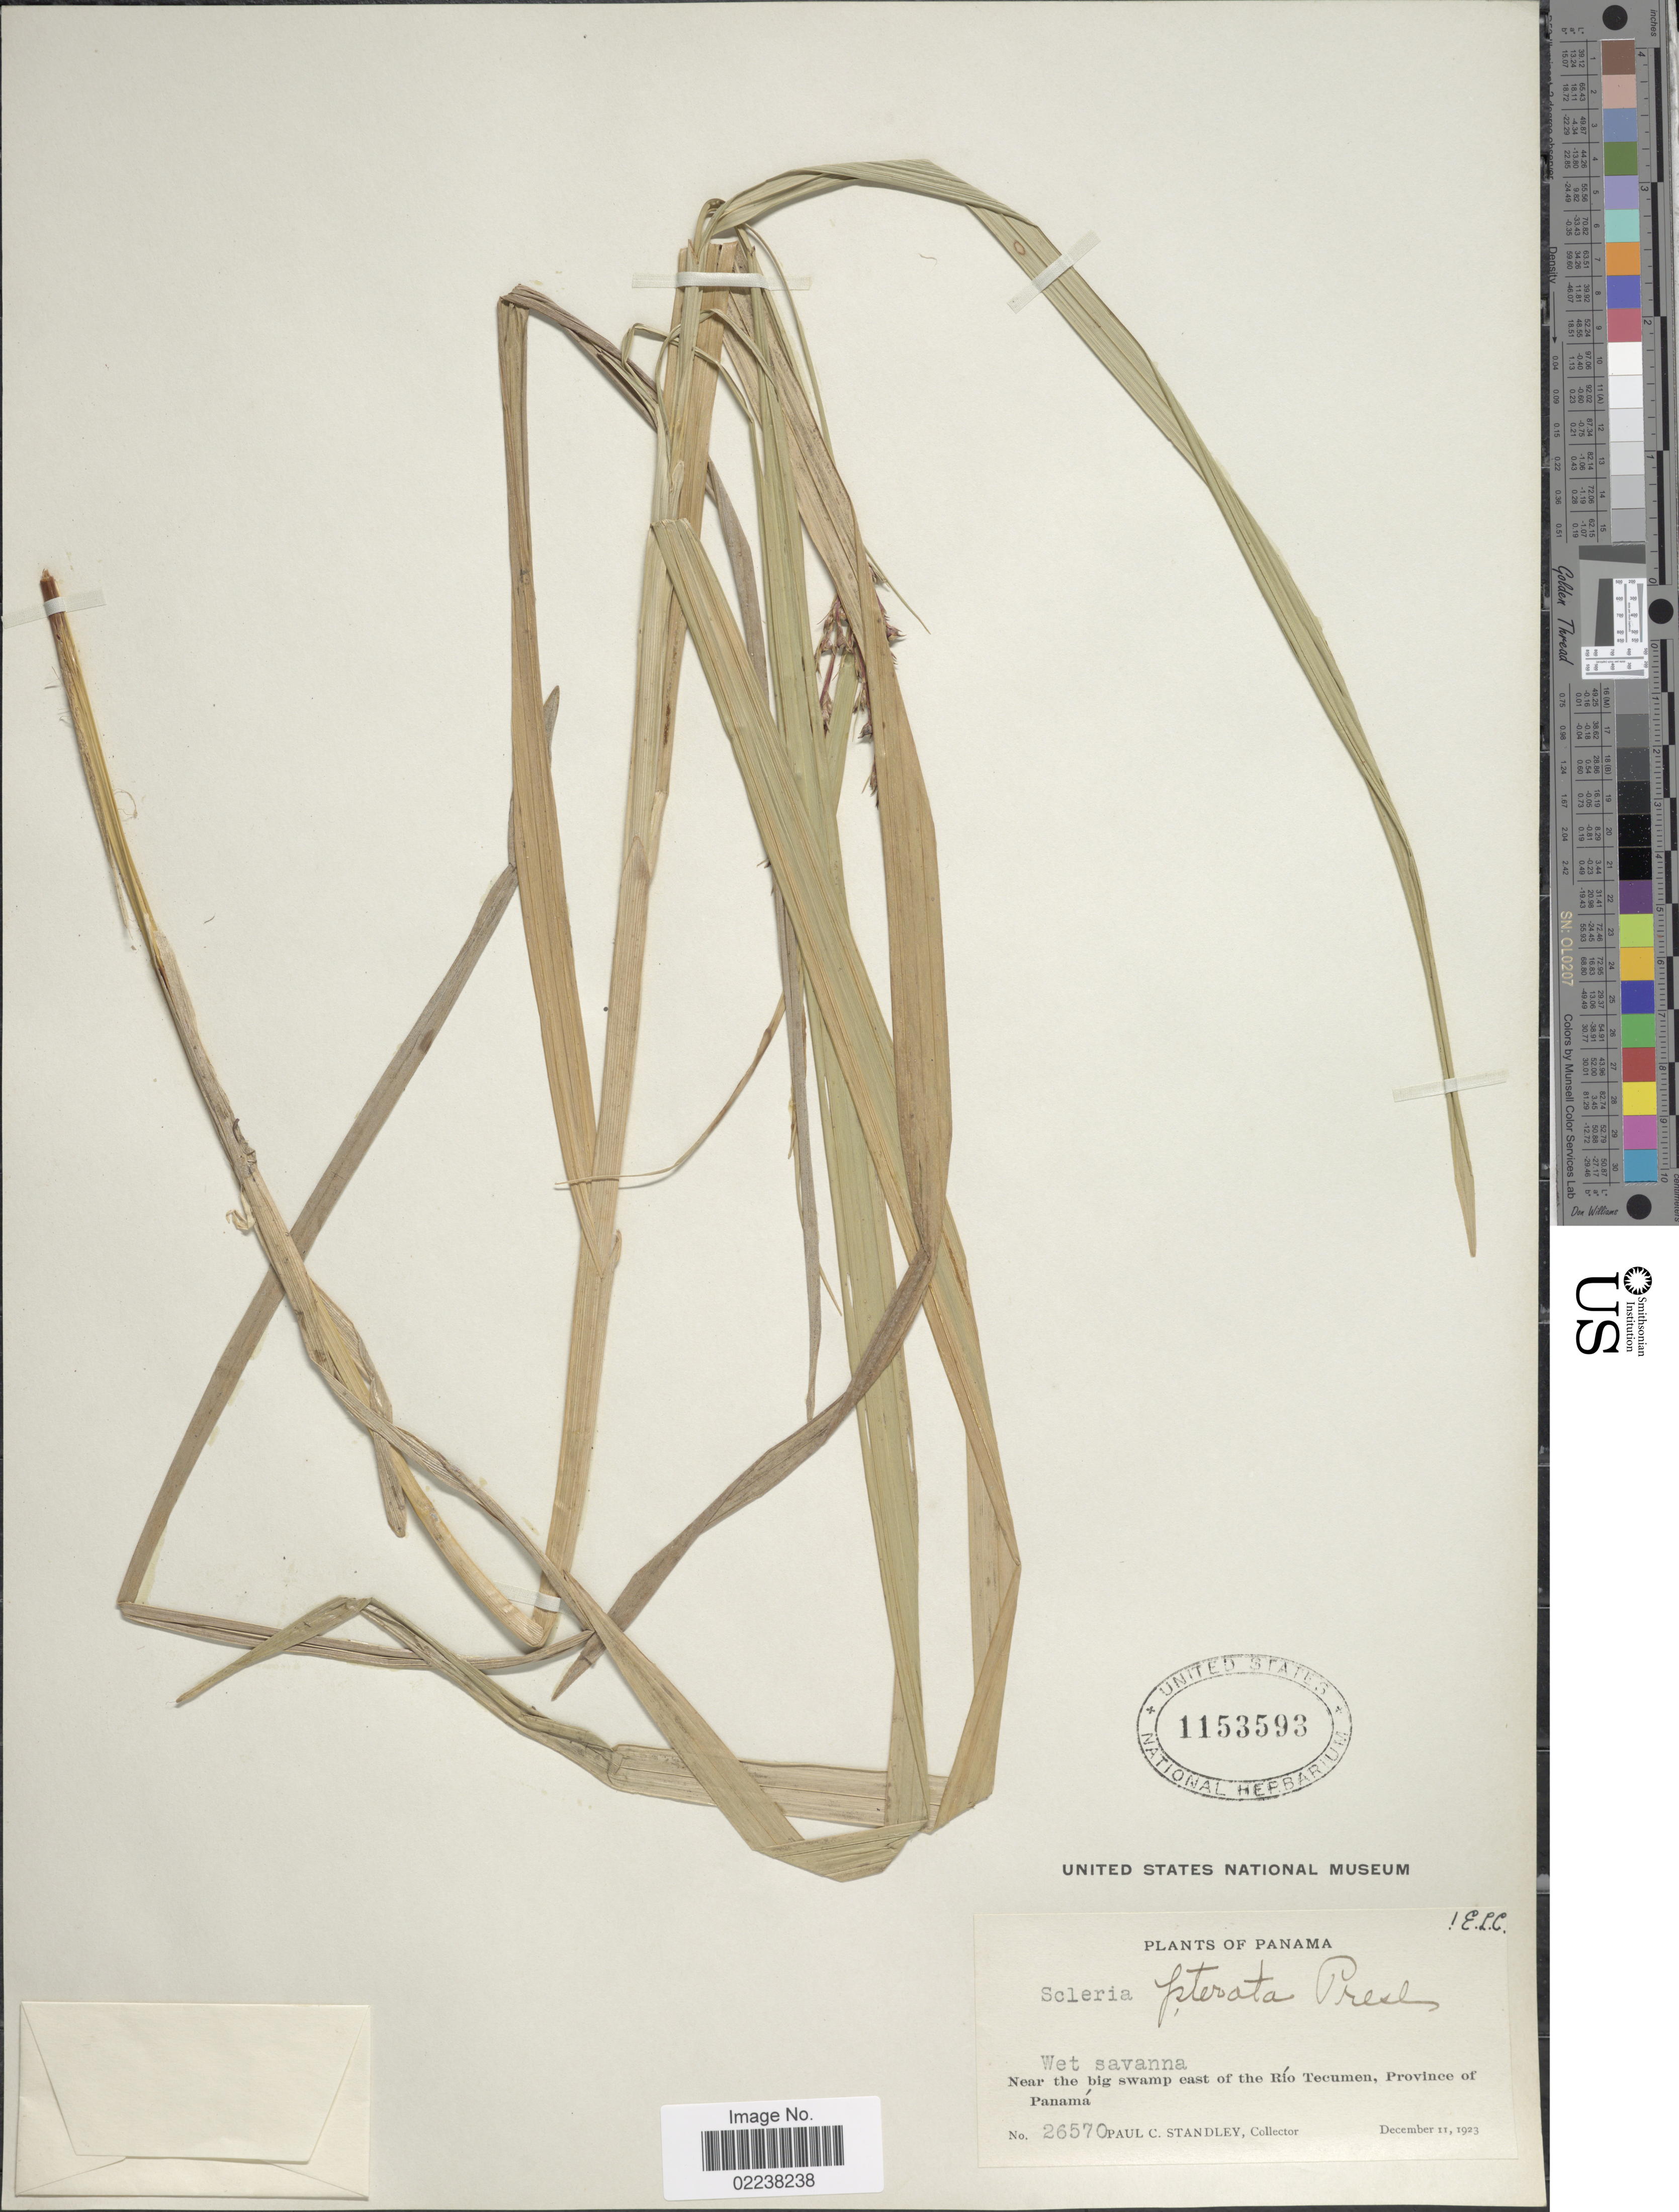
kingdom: Plantae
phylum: Tracheophyta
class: Liliopsida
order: Poales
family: Cyperaceae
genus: Scleria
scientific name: Scleria gaertneri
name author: Raddi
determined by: Strong, Mark T., (BOT), Smithsonian Institution - National Museum of Natural History (UNITED STATES)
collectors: P. C. Standley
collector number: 26570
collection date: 1923-12-11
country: Panama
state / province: Panamá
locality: Near the big swamp east of the Rio Tecumen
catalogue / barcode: US 1153593